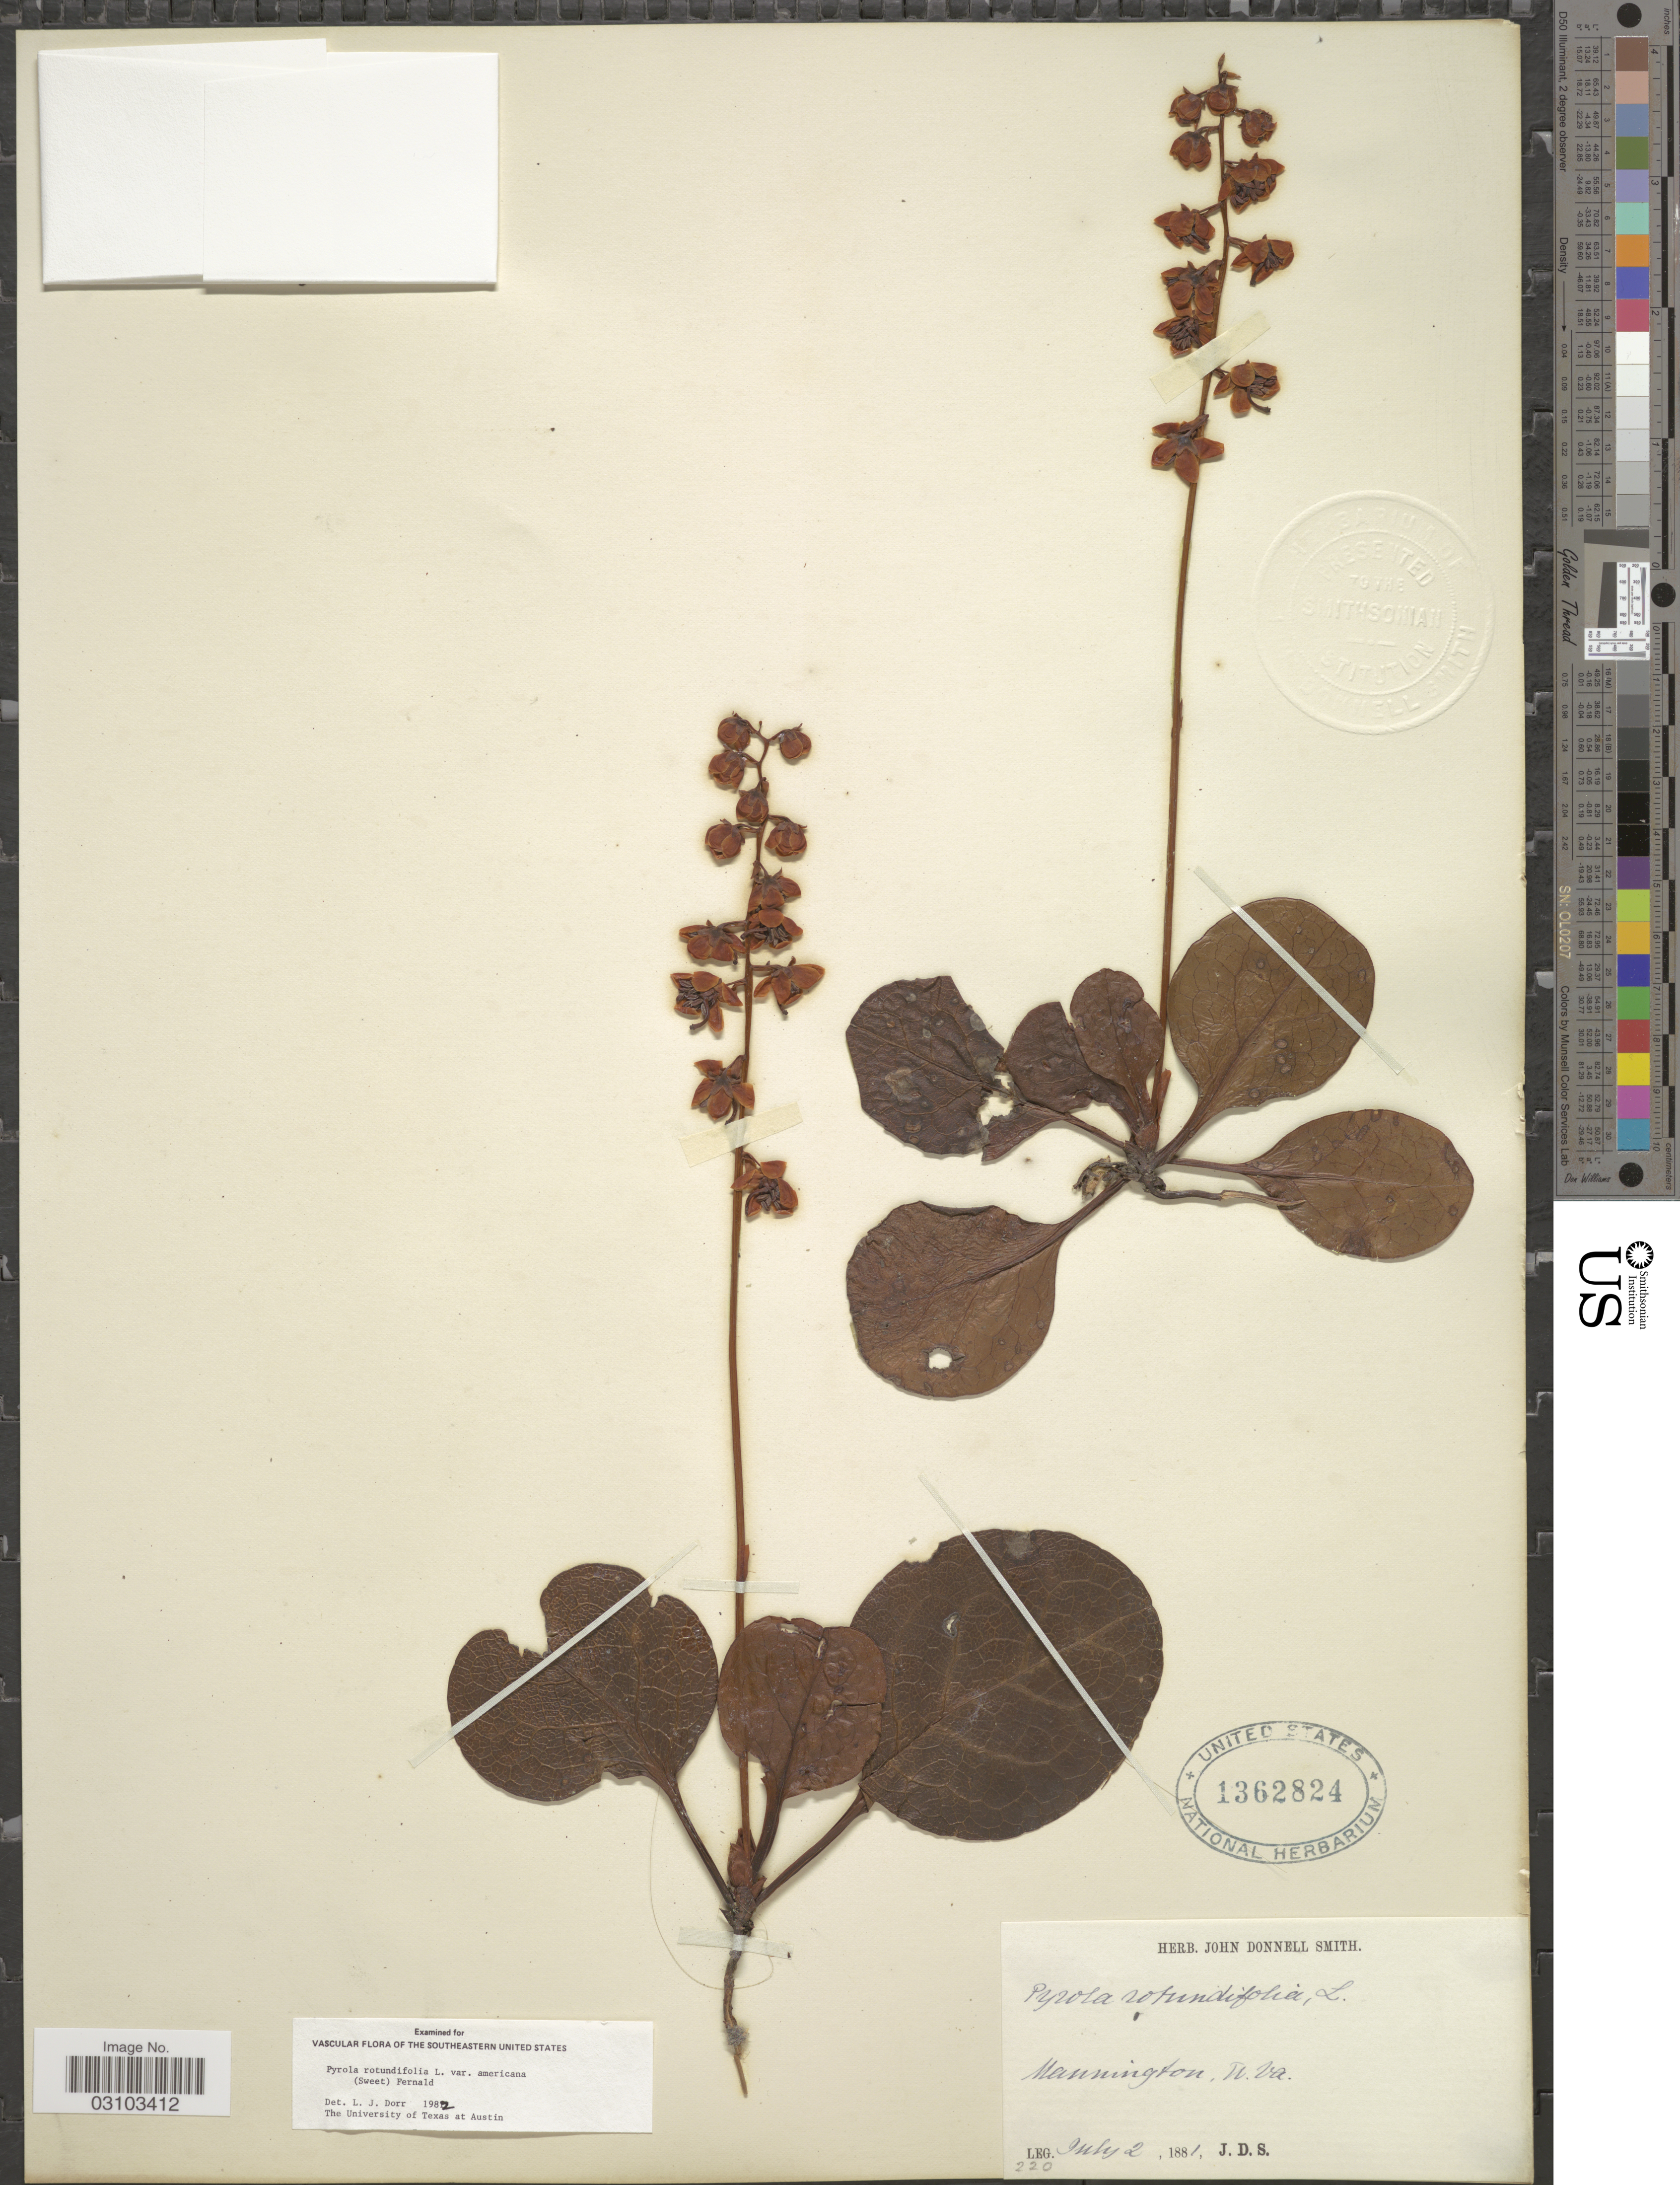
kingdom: Plantae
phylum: Tracheophyta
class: Magnoliopsida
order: Ericales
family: Ericaceae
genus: Pyrola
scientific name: Pyrola americana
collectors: J. Donnell Smith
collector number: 220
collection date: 1881-07-02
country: United States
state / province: West Virginia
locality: Mannington.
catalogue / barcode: US 1362824